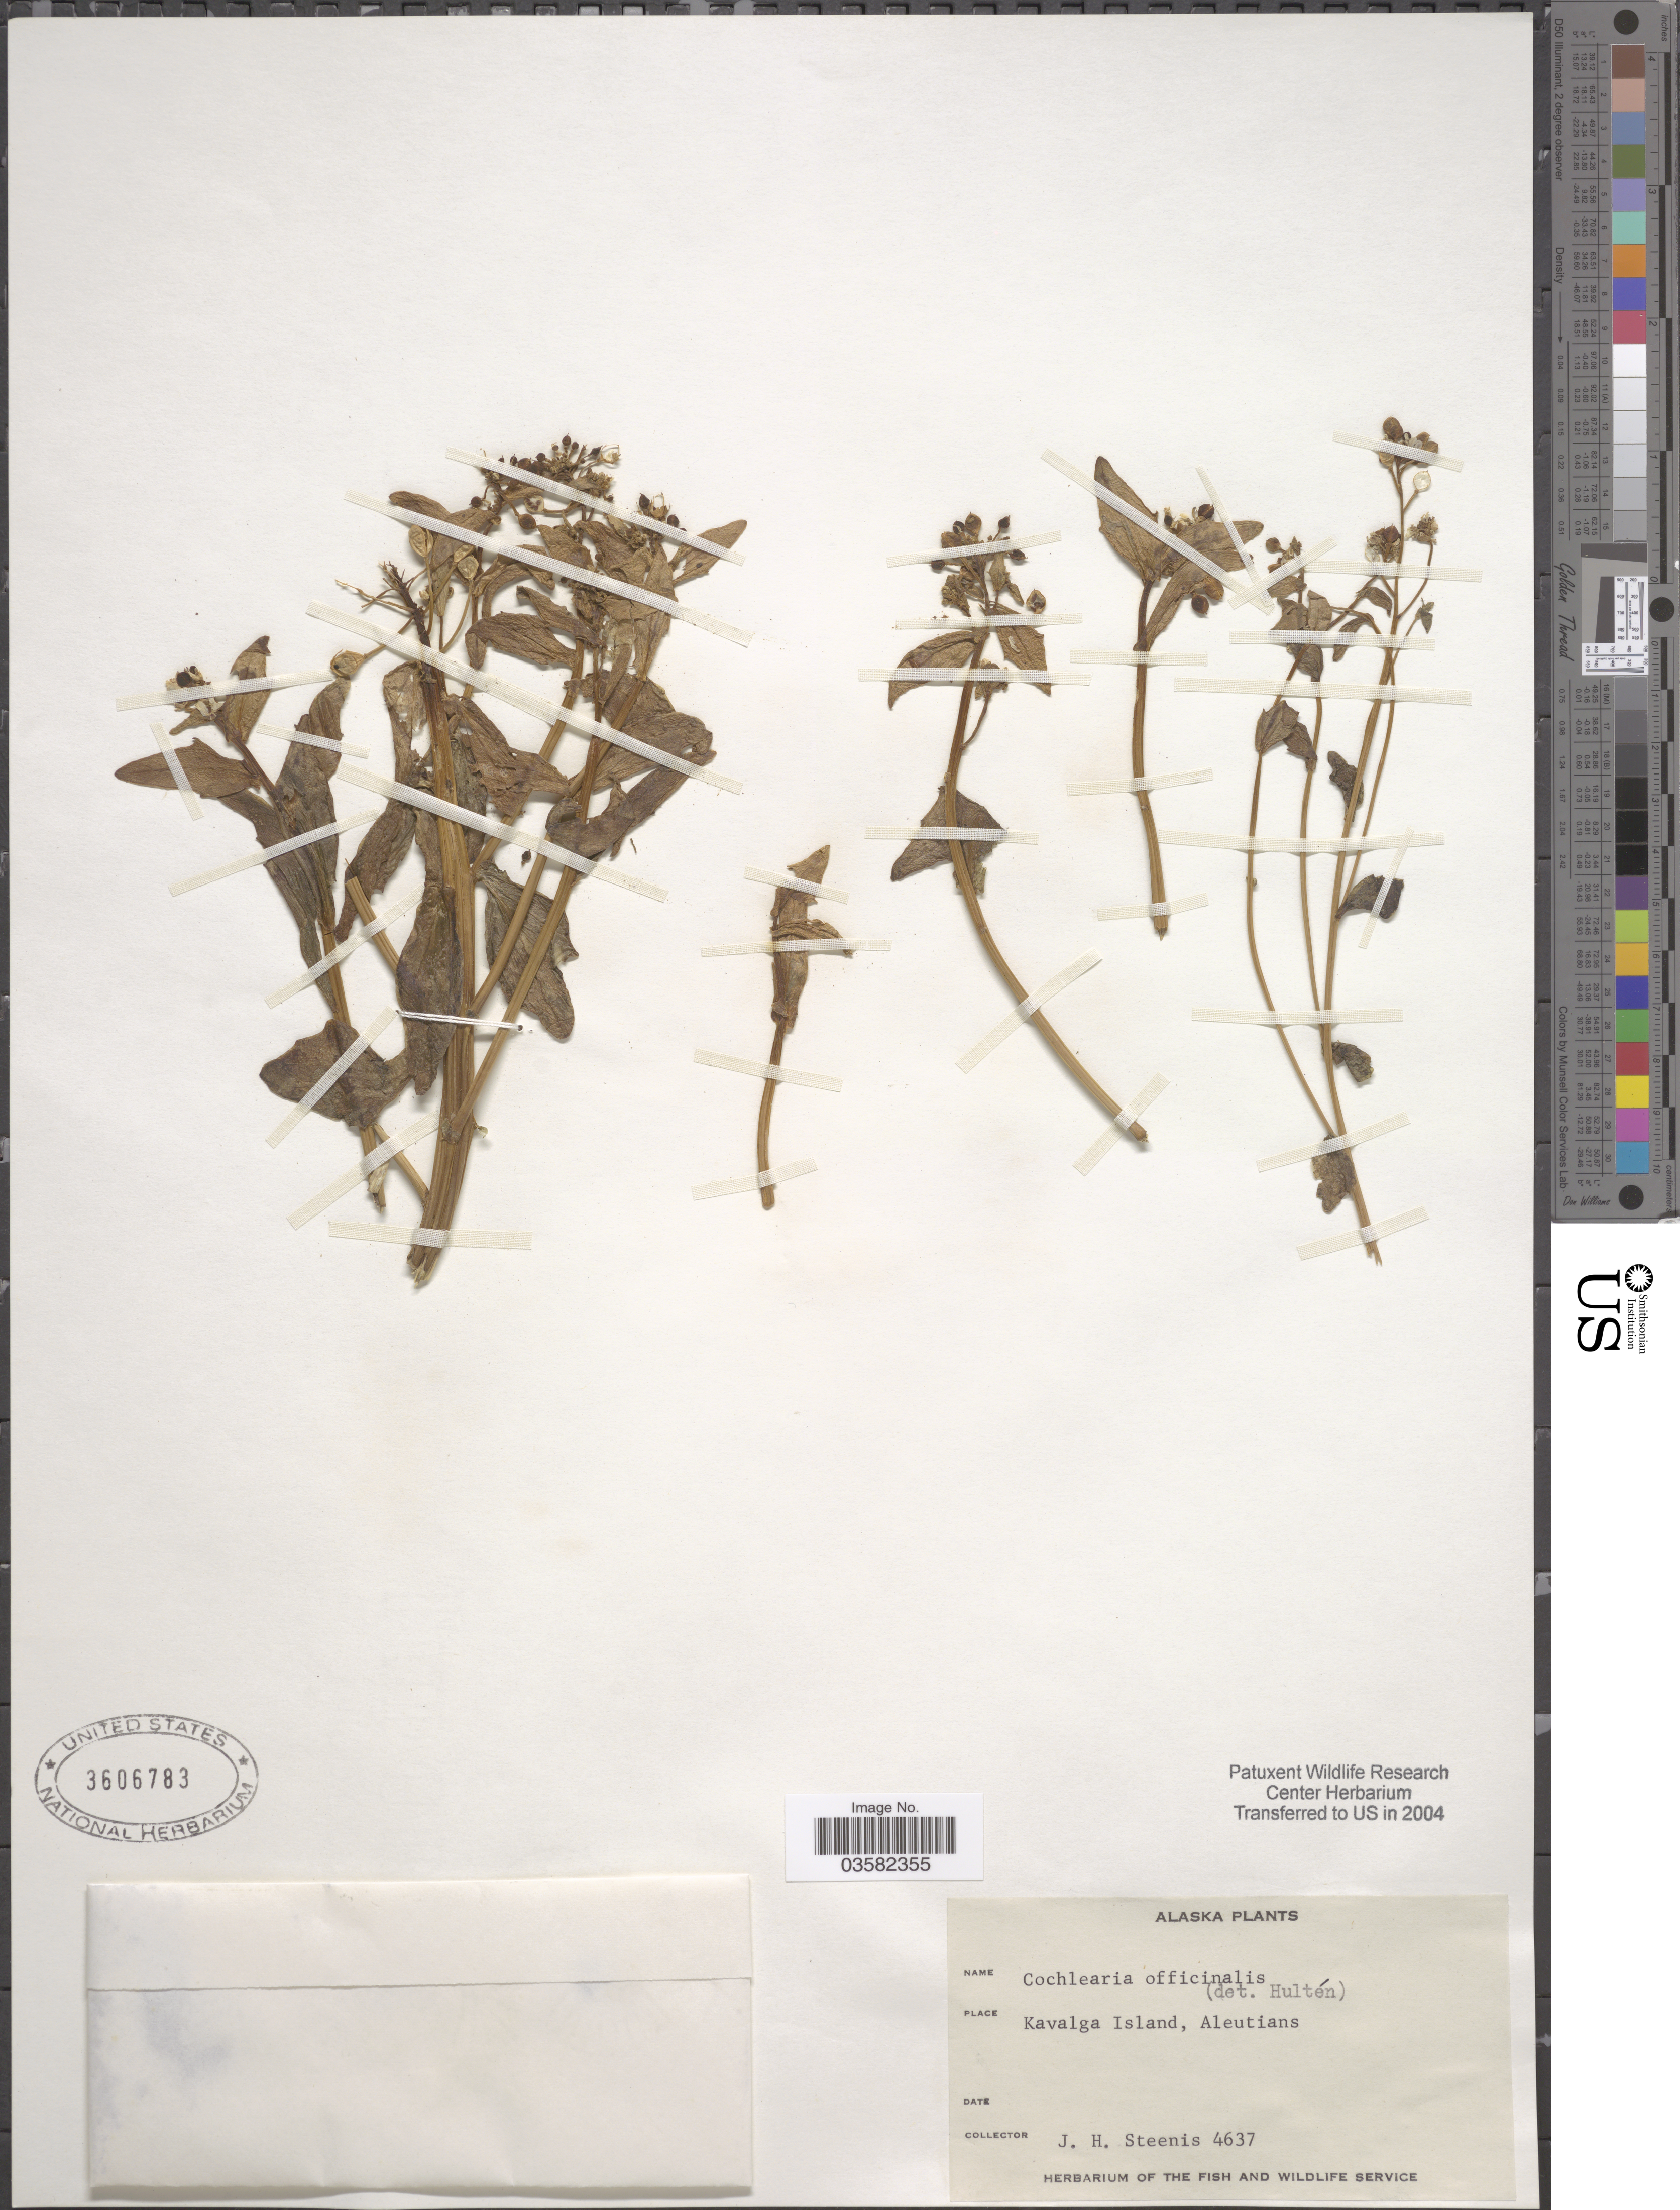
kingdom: Plantae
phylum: Tracheophyta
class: Magnoliopsida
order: Brassicales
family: Brassicaceae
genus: Cochlearia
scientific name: Cochlearia oblongifolia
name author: DC.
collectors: J. H. Steenis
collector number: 4637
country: United States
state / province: Alaska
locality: Kavalga Island, Aleutians.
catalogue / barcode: US 3606783